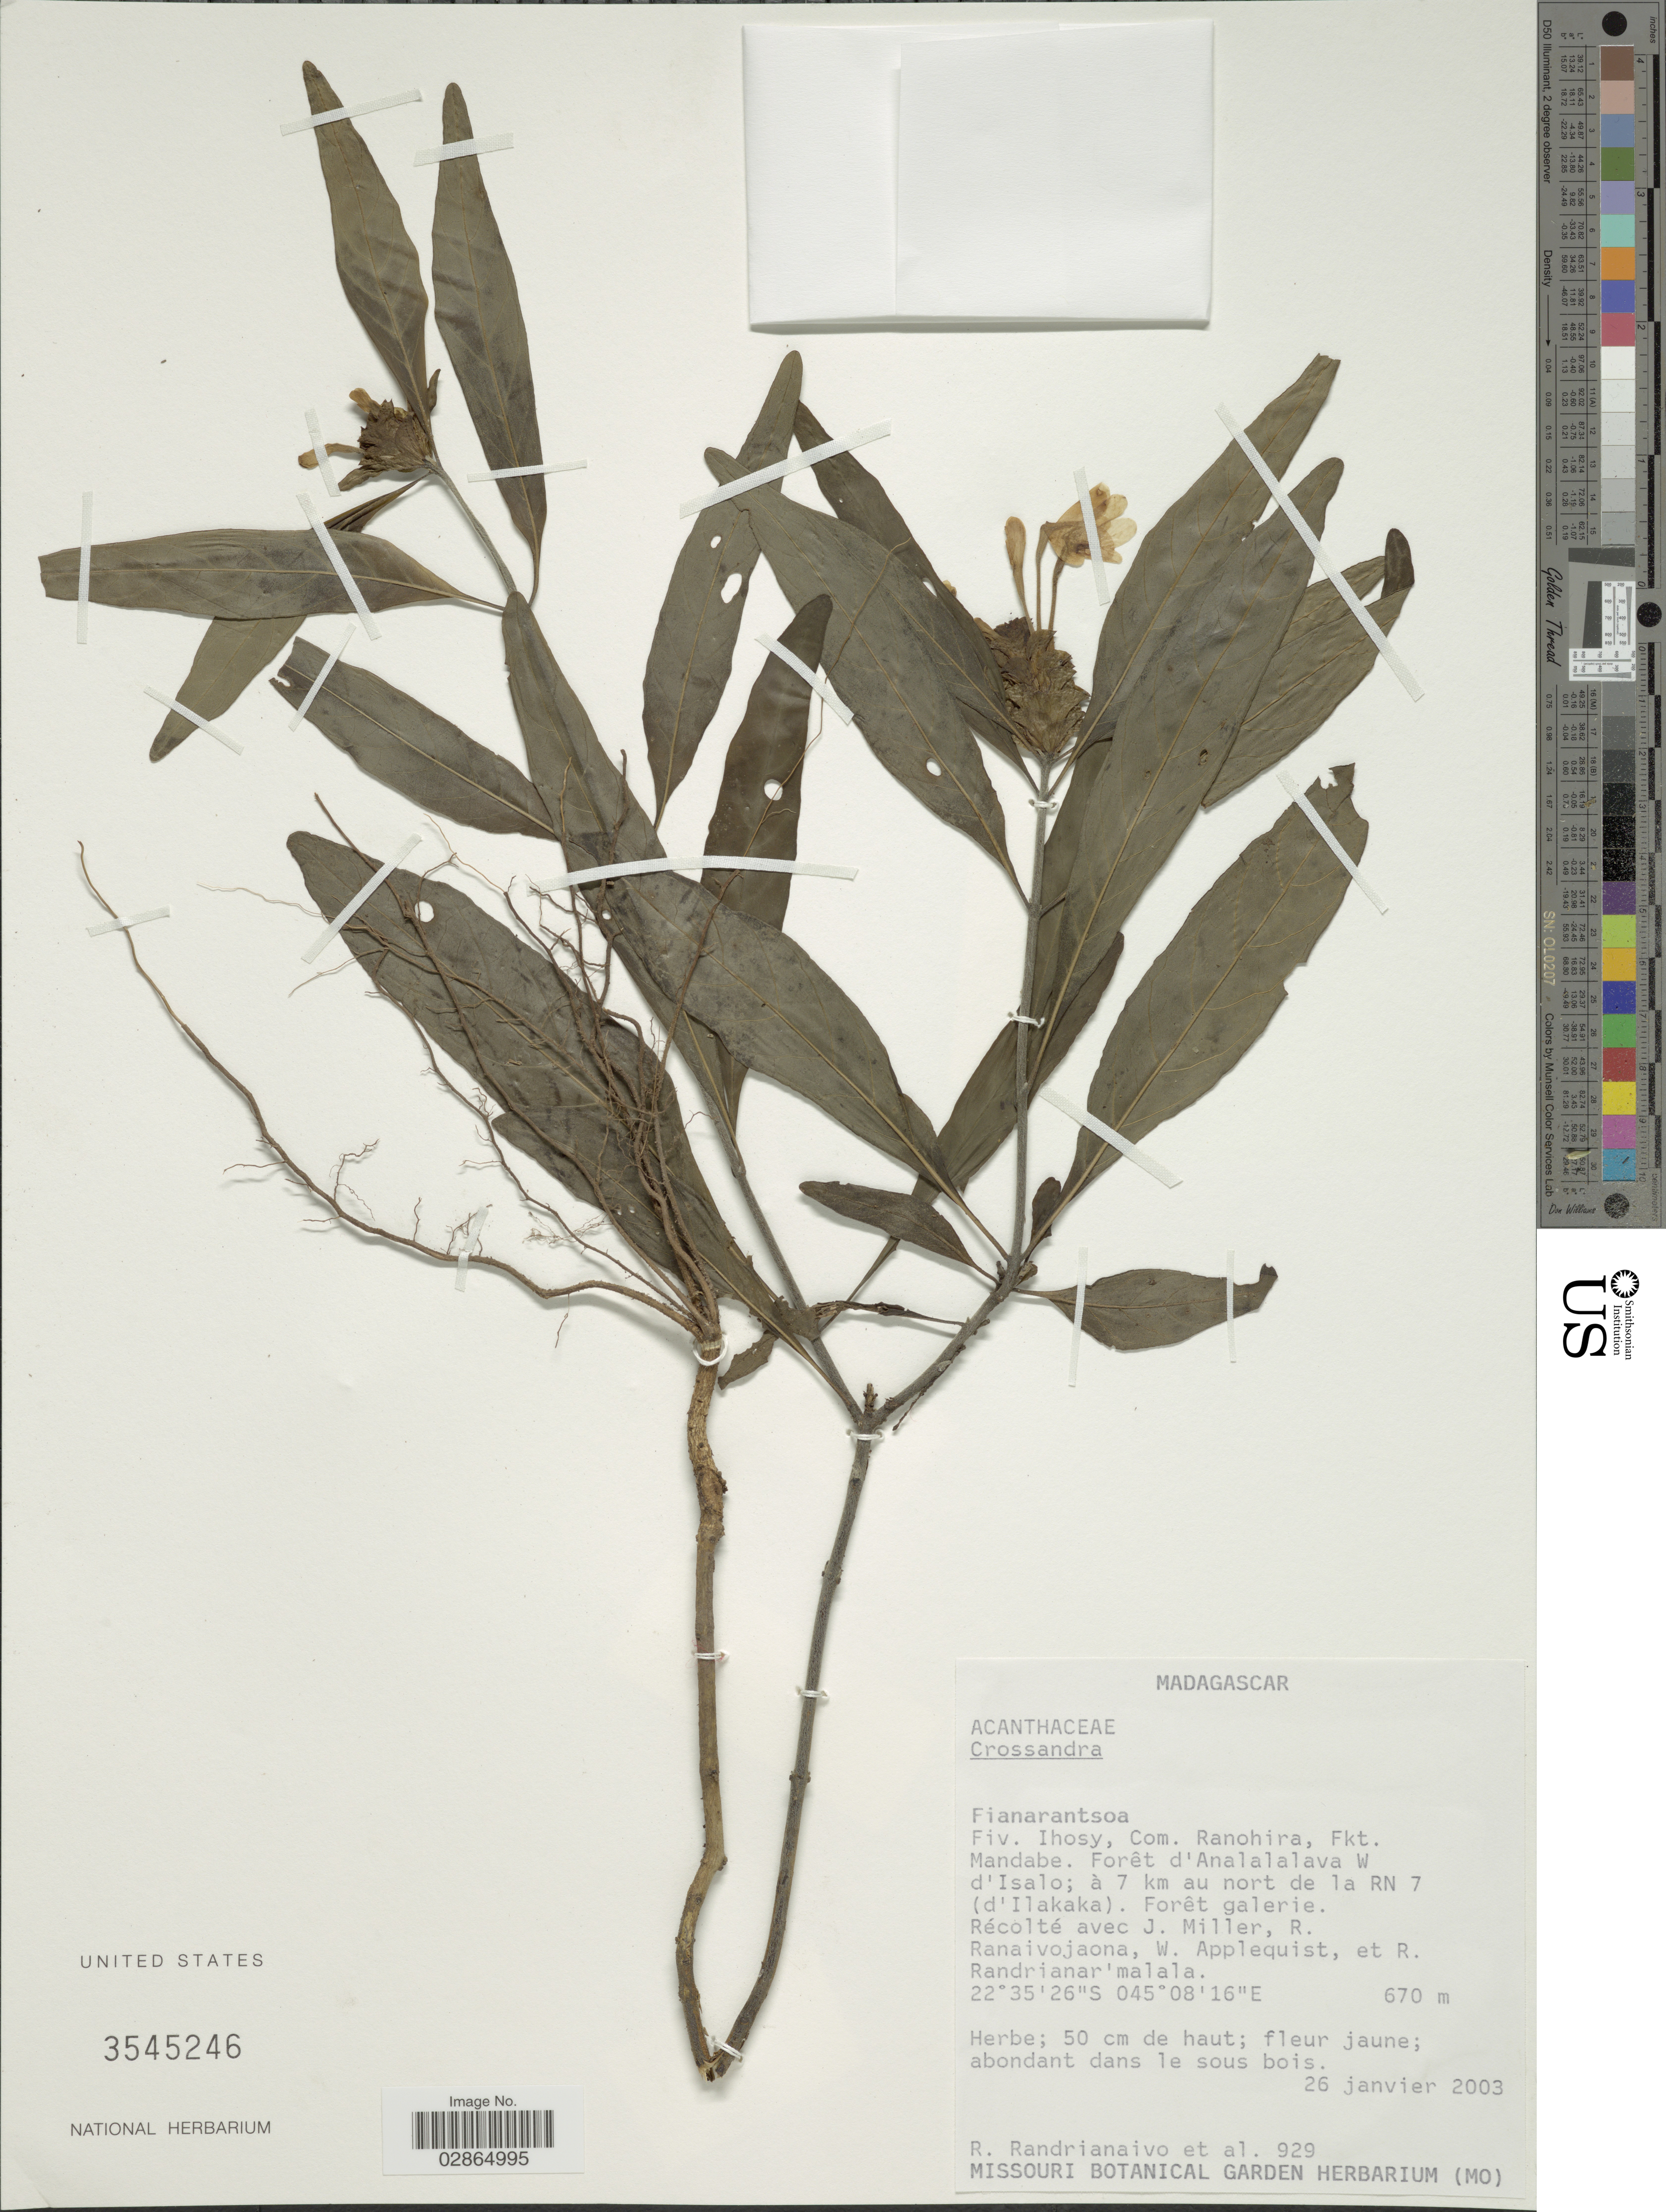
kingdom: Plantae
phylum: Tracheophyta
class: Magnoliopsida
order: Lamiales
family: Acanthaceae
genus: Crossandra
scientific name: Crossandra sp.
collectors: R. Randrianaivo & et al.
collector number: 929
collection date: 2003-01-26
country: Madagascar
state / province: Ihorombe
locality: Fiv. Ihosy, Com. Ranohira, Fkt. Mandabe. Forêt d'Analalalava W d'Isalo; à 7 km au nort de la RN 7 (d'Ilakaka).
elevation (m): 670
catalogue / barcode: US 3545246